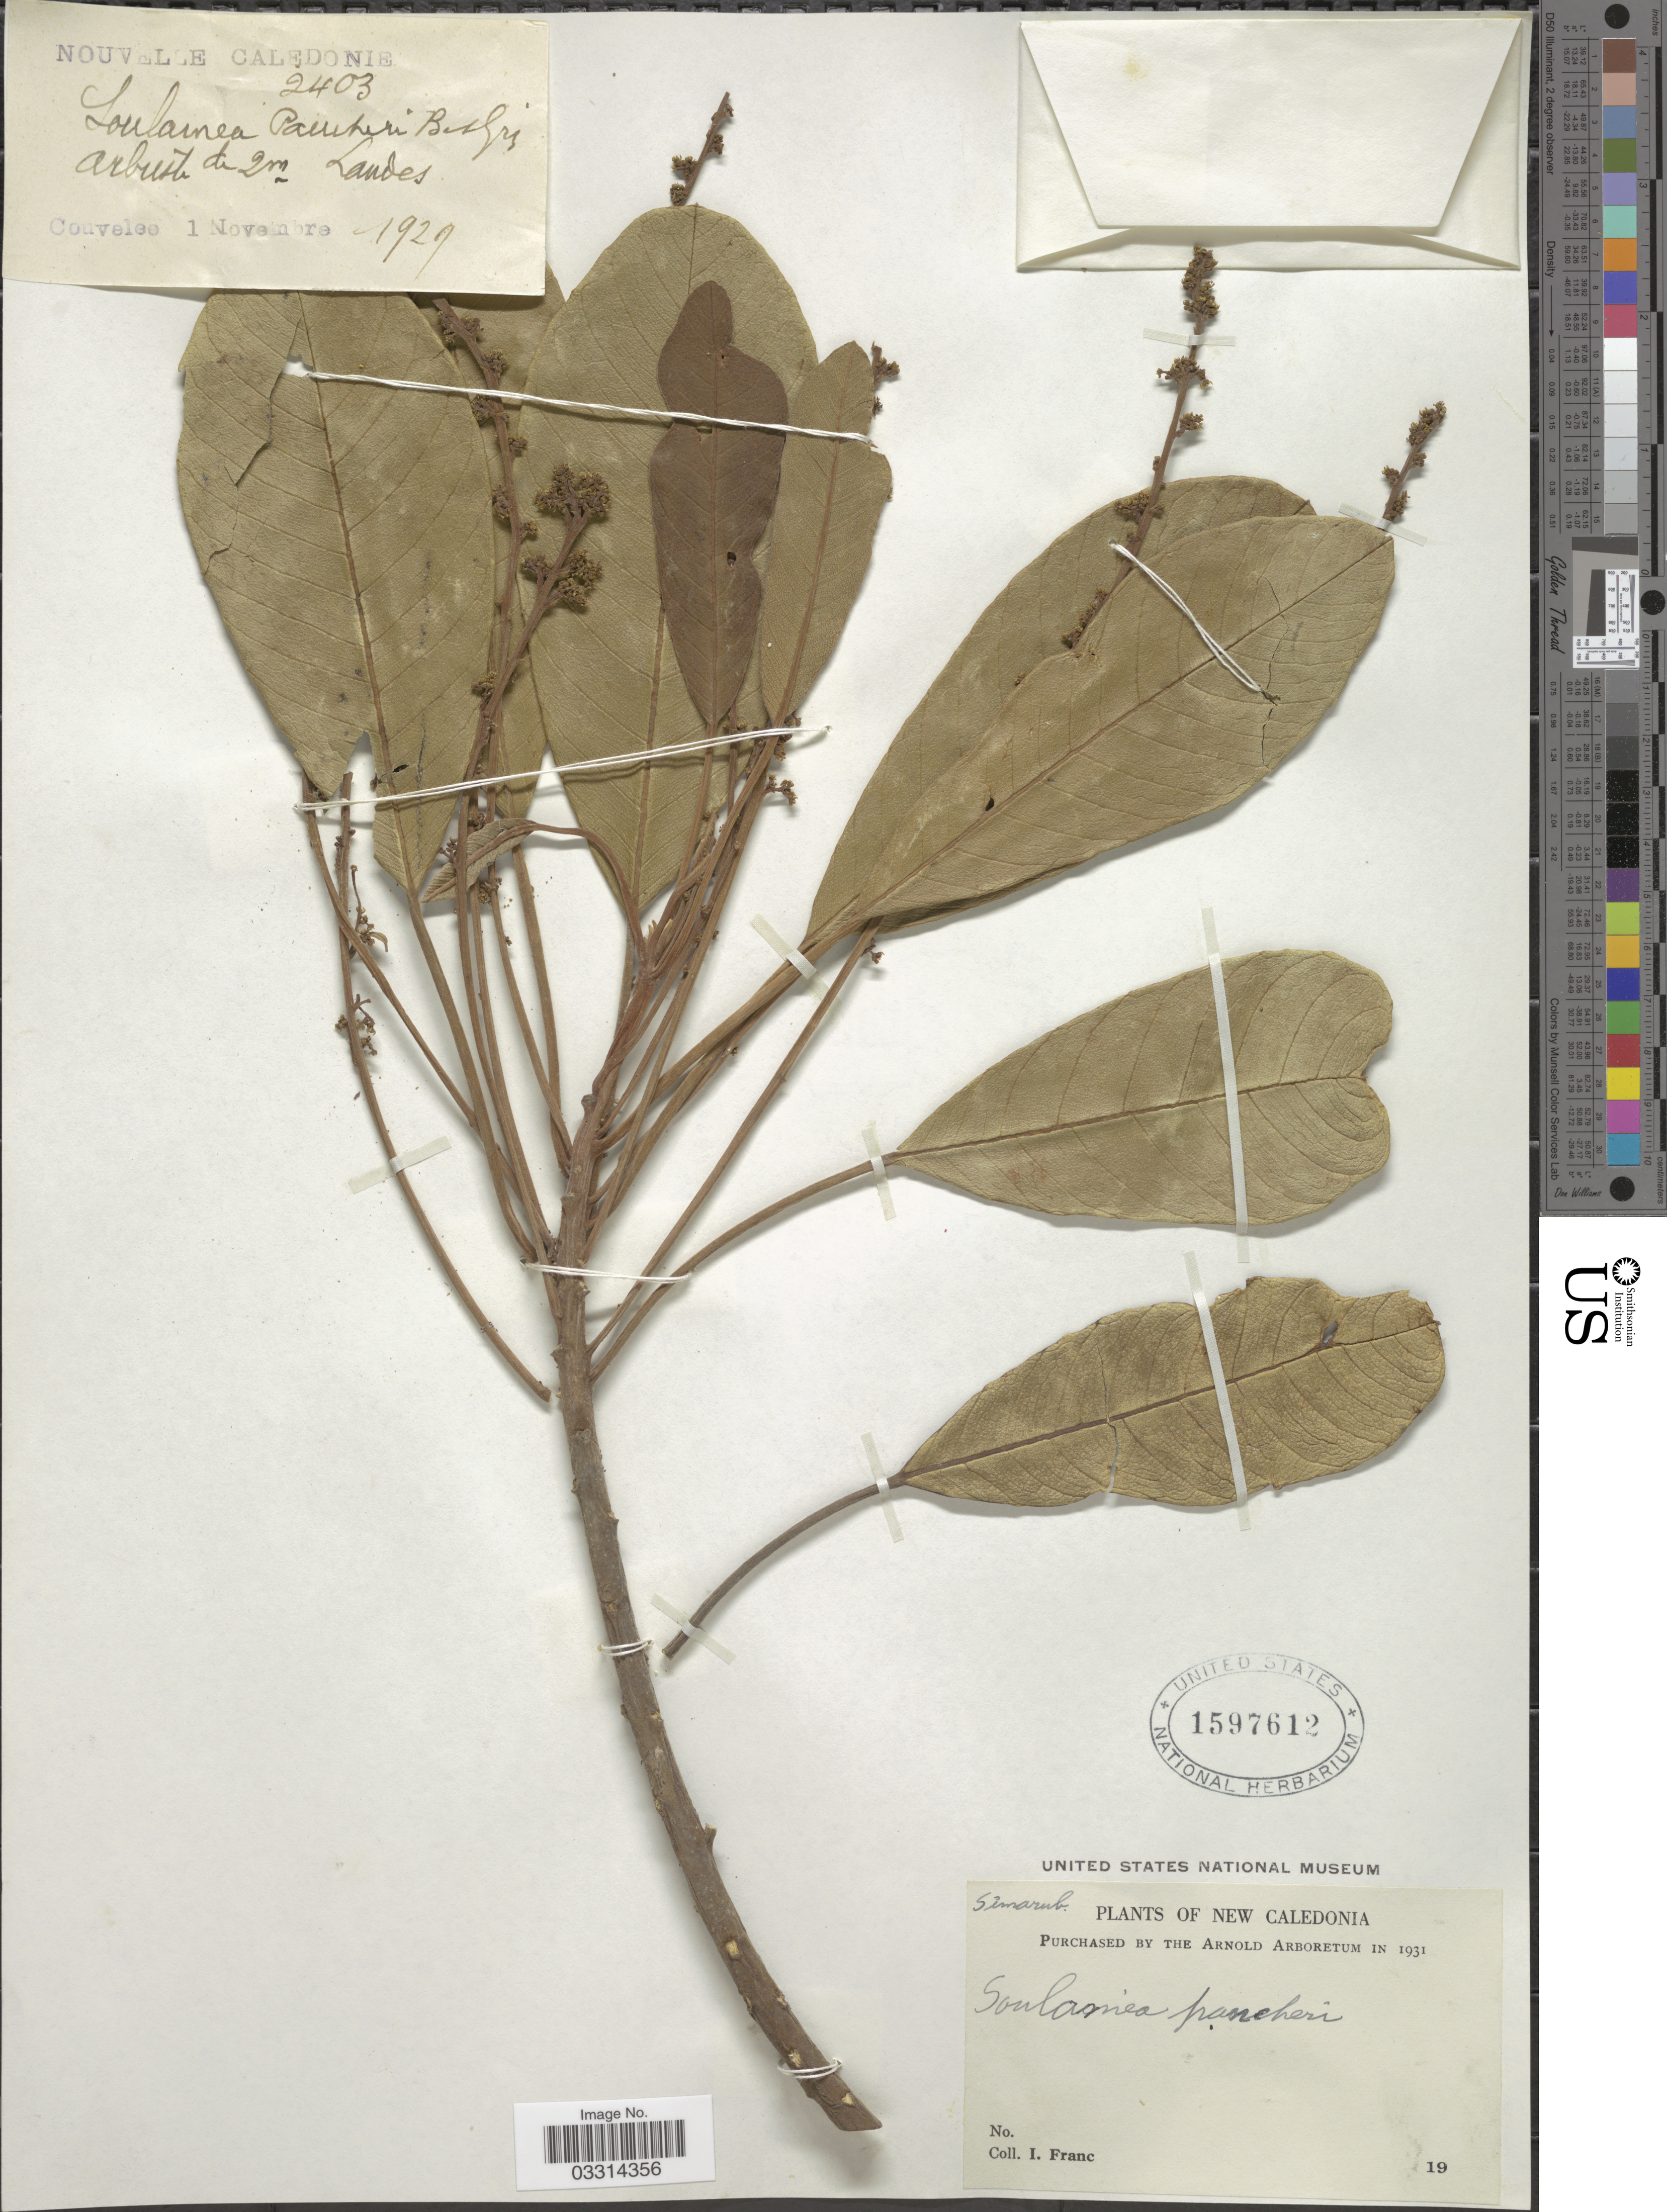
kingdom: Plantae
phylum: Tracheophyta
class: Magnoliopsida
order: Sapindales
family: Simaroubaceae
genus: Soulamea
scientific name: Soulamea pancheri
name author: Brongn. & Gris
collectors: I. Franc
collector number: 2403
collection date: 1929-11-01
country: New Caledonia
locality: Couvelee.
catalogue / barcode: US 1597612